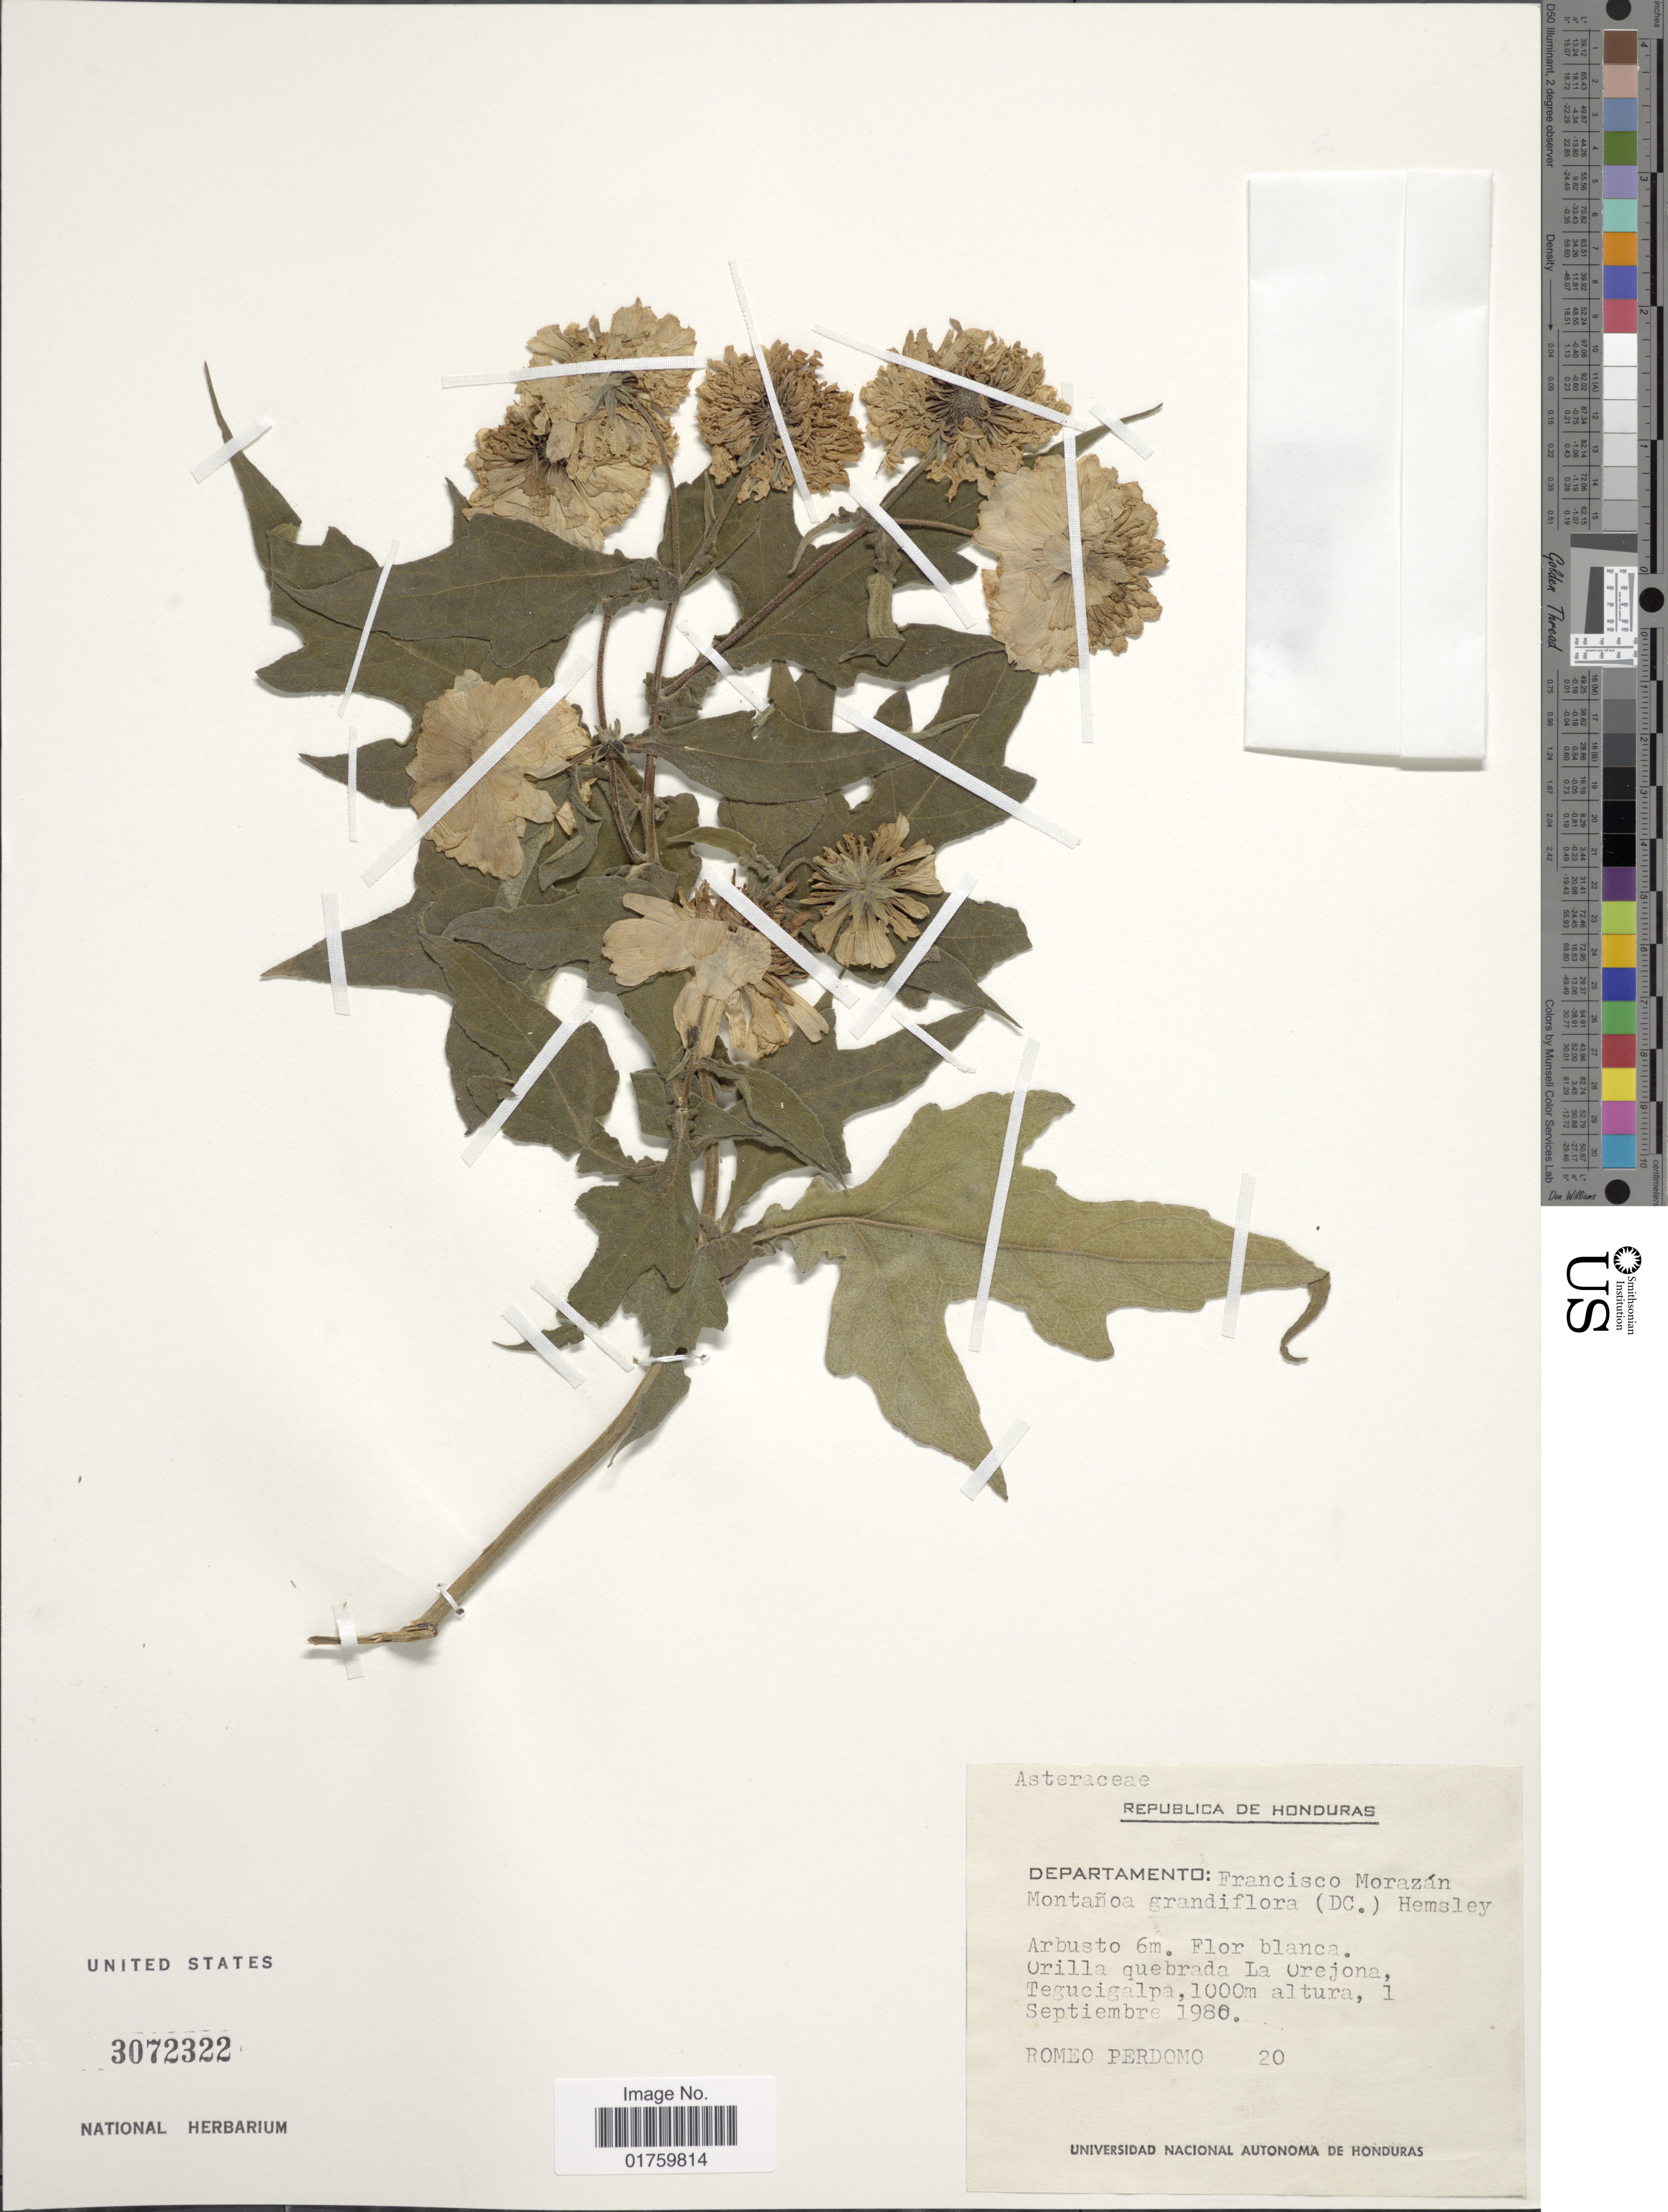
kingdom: Plantae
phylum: Tracheophyta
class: Magnoliopsida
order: Asterales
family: Asteraceae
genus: Montanoa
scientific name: Montanoa grandiflora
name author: Alaman ex DC.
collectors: R. Perdomo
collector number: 20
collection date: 1980-09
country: Honduras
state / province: Fco. Morazán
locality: Orilla quebrada La Orejana, Tegucigalpa.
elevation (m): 1000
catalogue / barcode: US 3072322